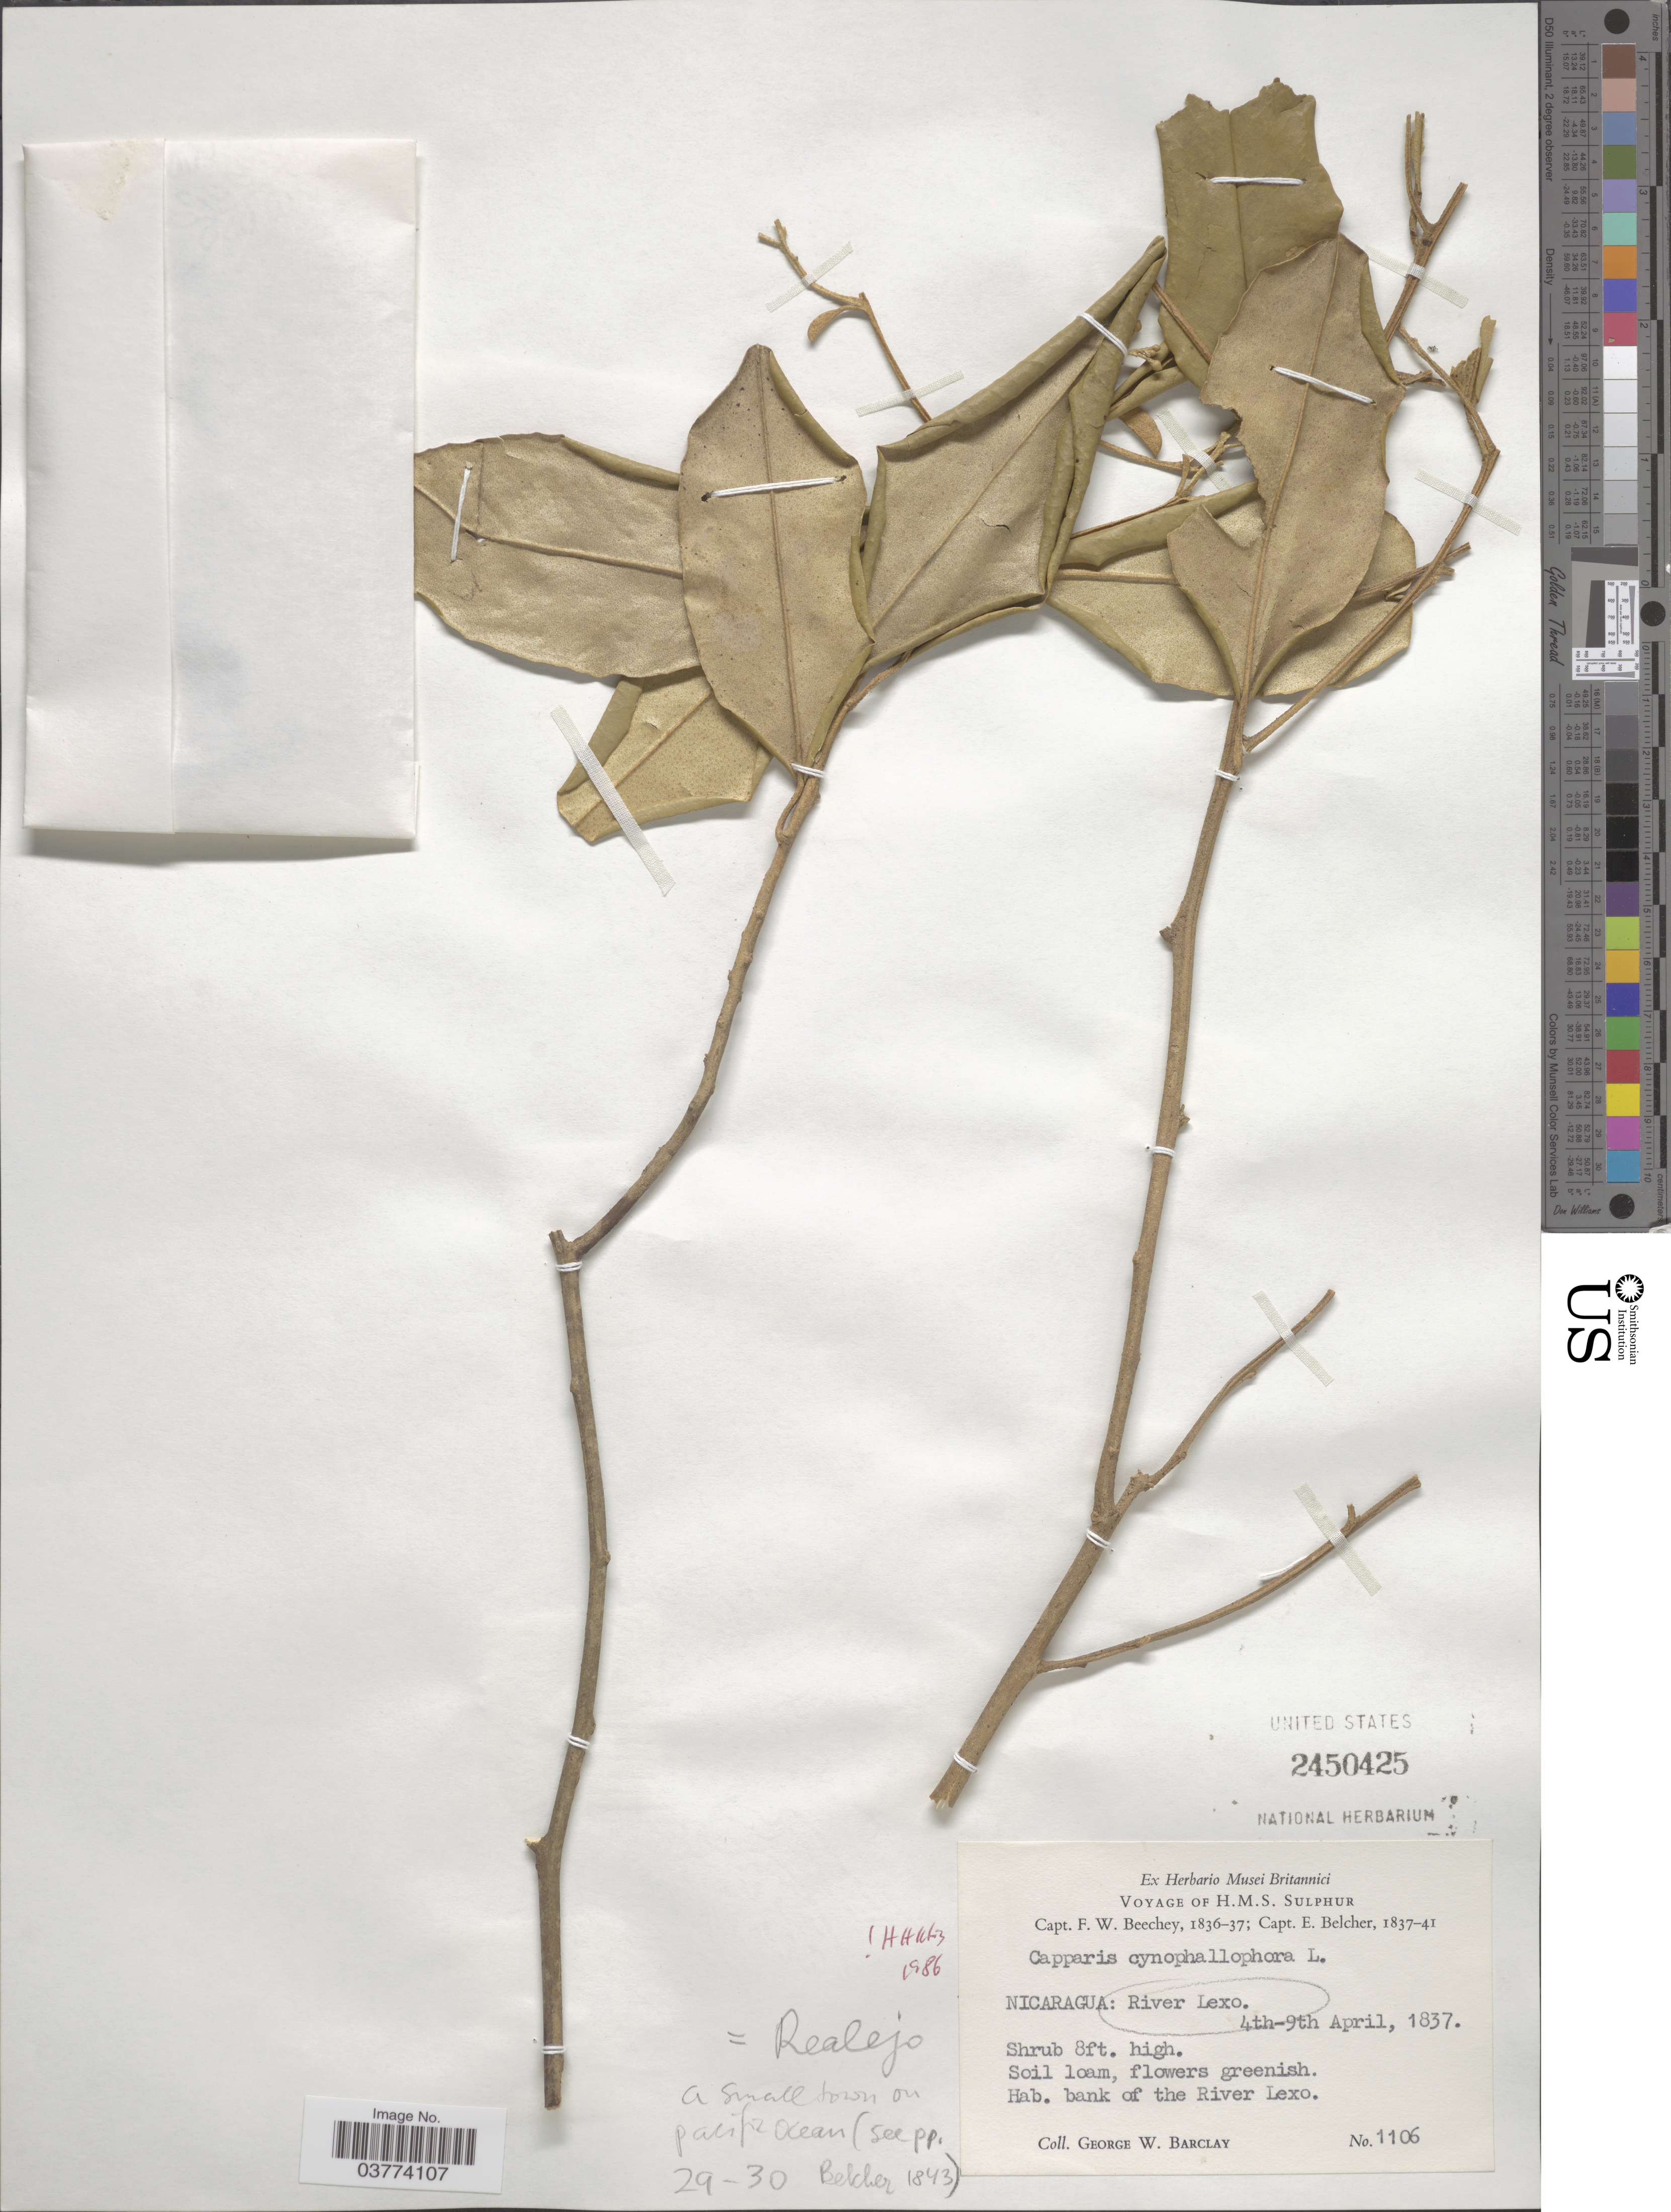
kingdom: Plantae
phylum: Tracheophyta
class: Magnoliopsida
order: Brassicales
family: Capparaceae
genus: Quadrella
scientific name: Quadrella cynophallophora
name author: (L.) Hutch.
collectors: G. W. Barclay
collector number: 1106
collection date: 1837-04-04/1837-04-09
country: Nicaragua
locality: River Lexo. Bank of the River Lexo. A small town on Pacific Ocean.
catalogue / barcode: US 2450425